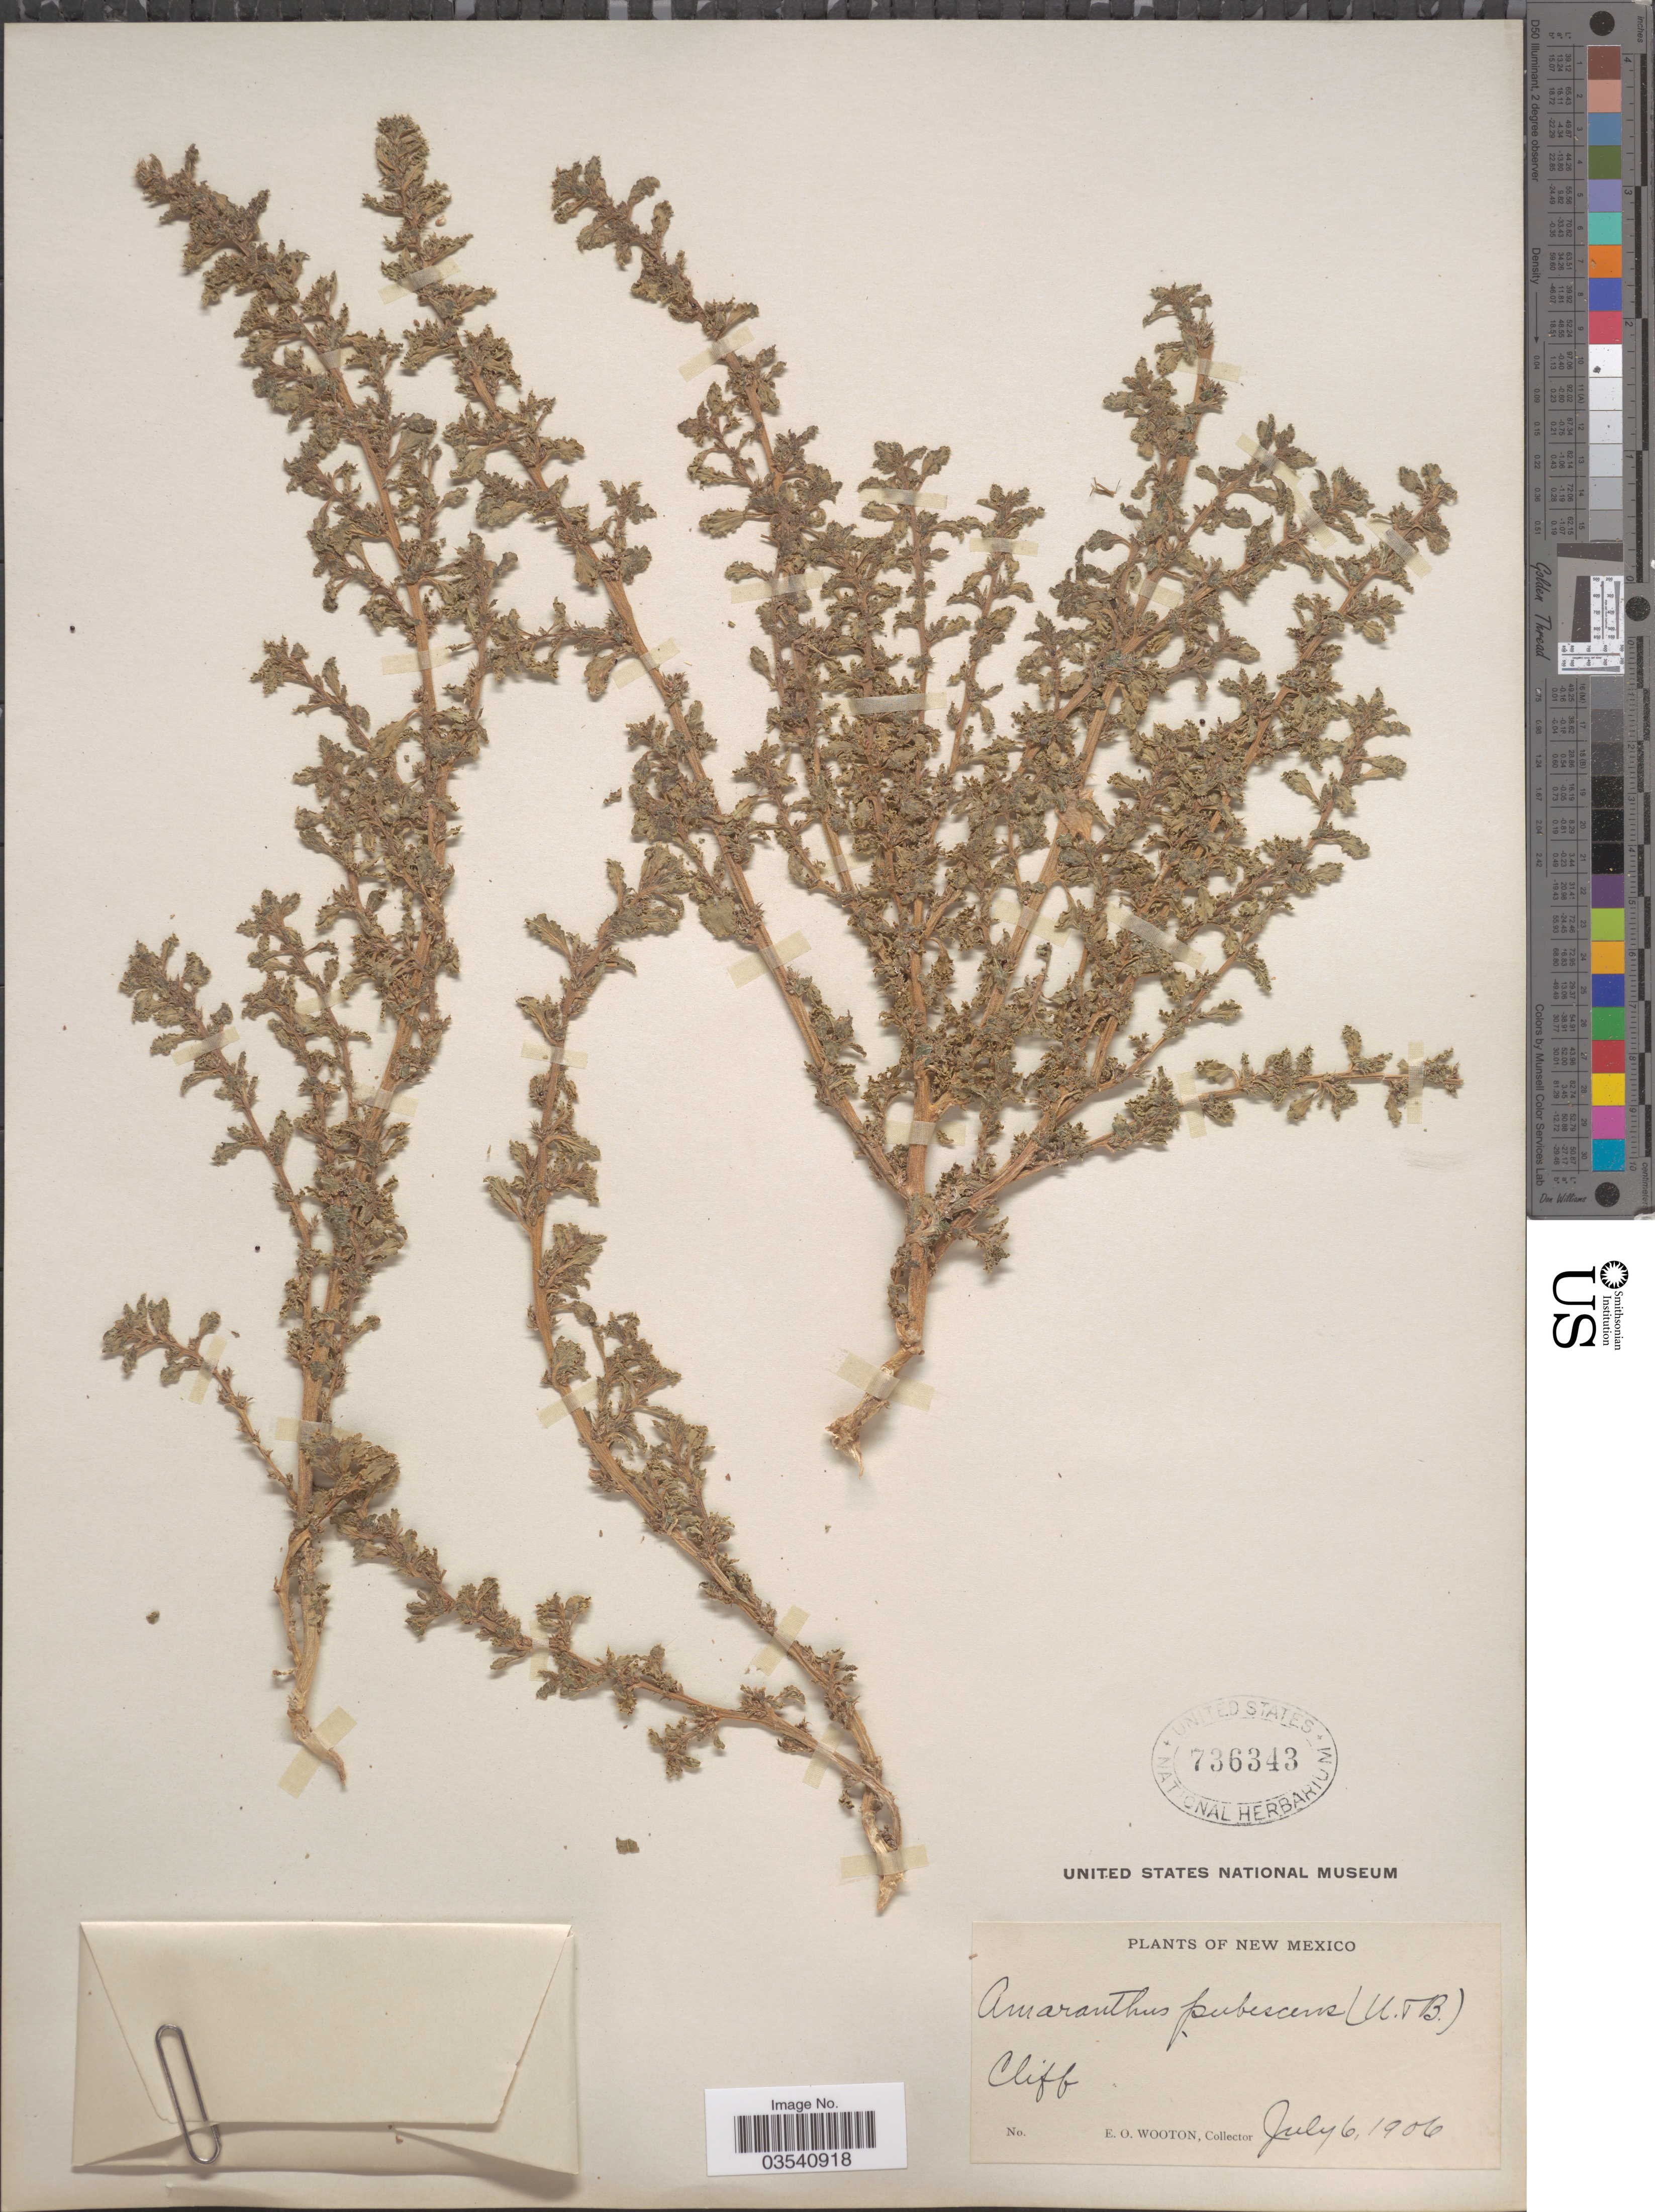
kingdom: Plantae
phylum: Tracheophyta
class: Magnoliopsida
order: Caryophyllales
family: Amaranthaceae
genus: Amaranthus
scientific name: Amaranthus pubescens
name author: (E. B. Uline & W. L. Bray) Rydb.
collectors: E. O. Wooton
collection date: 1906-07-06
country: United States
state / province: New Mexico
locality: Cliff.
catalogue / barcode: US 736343